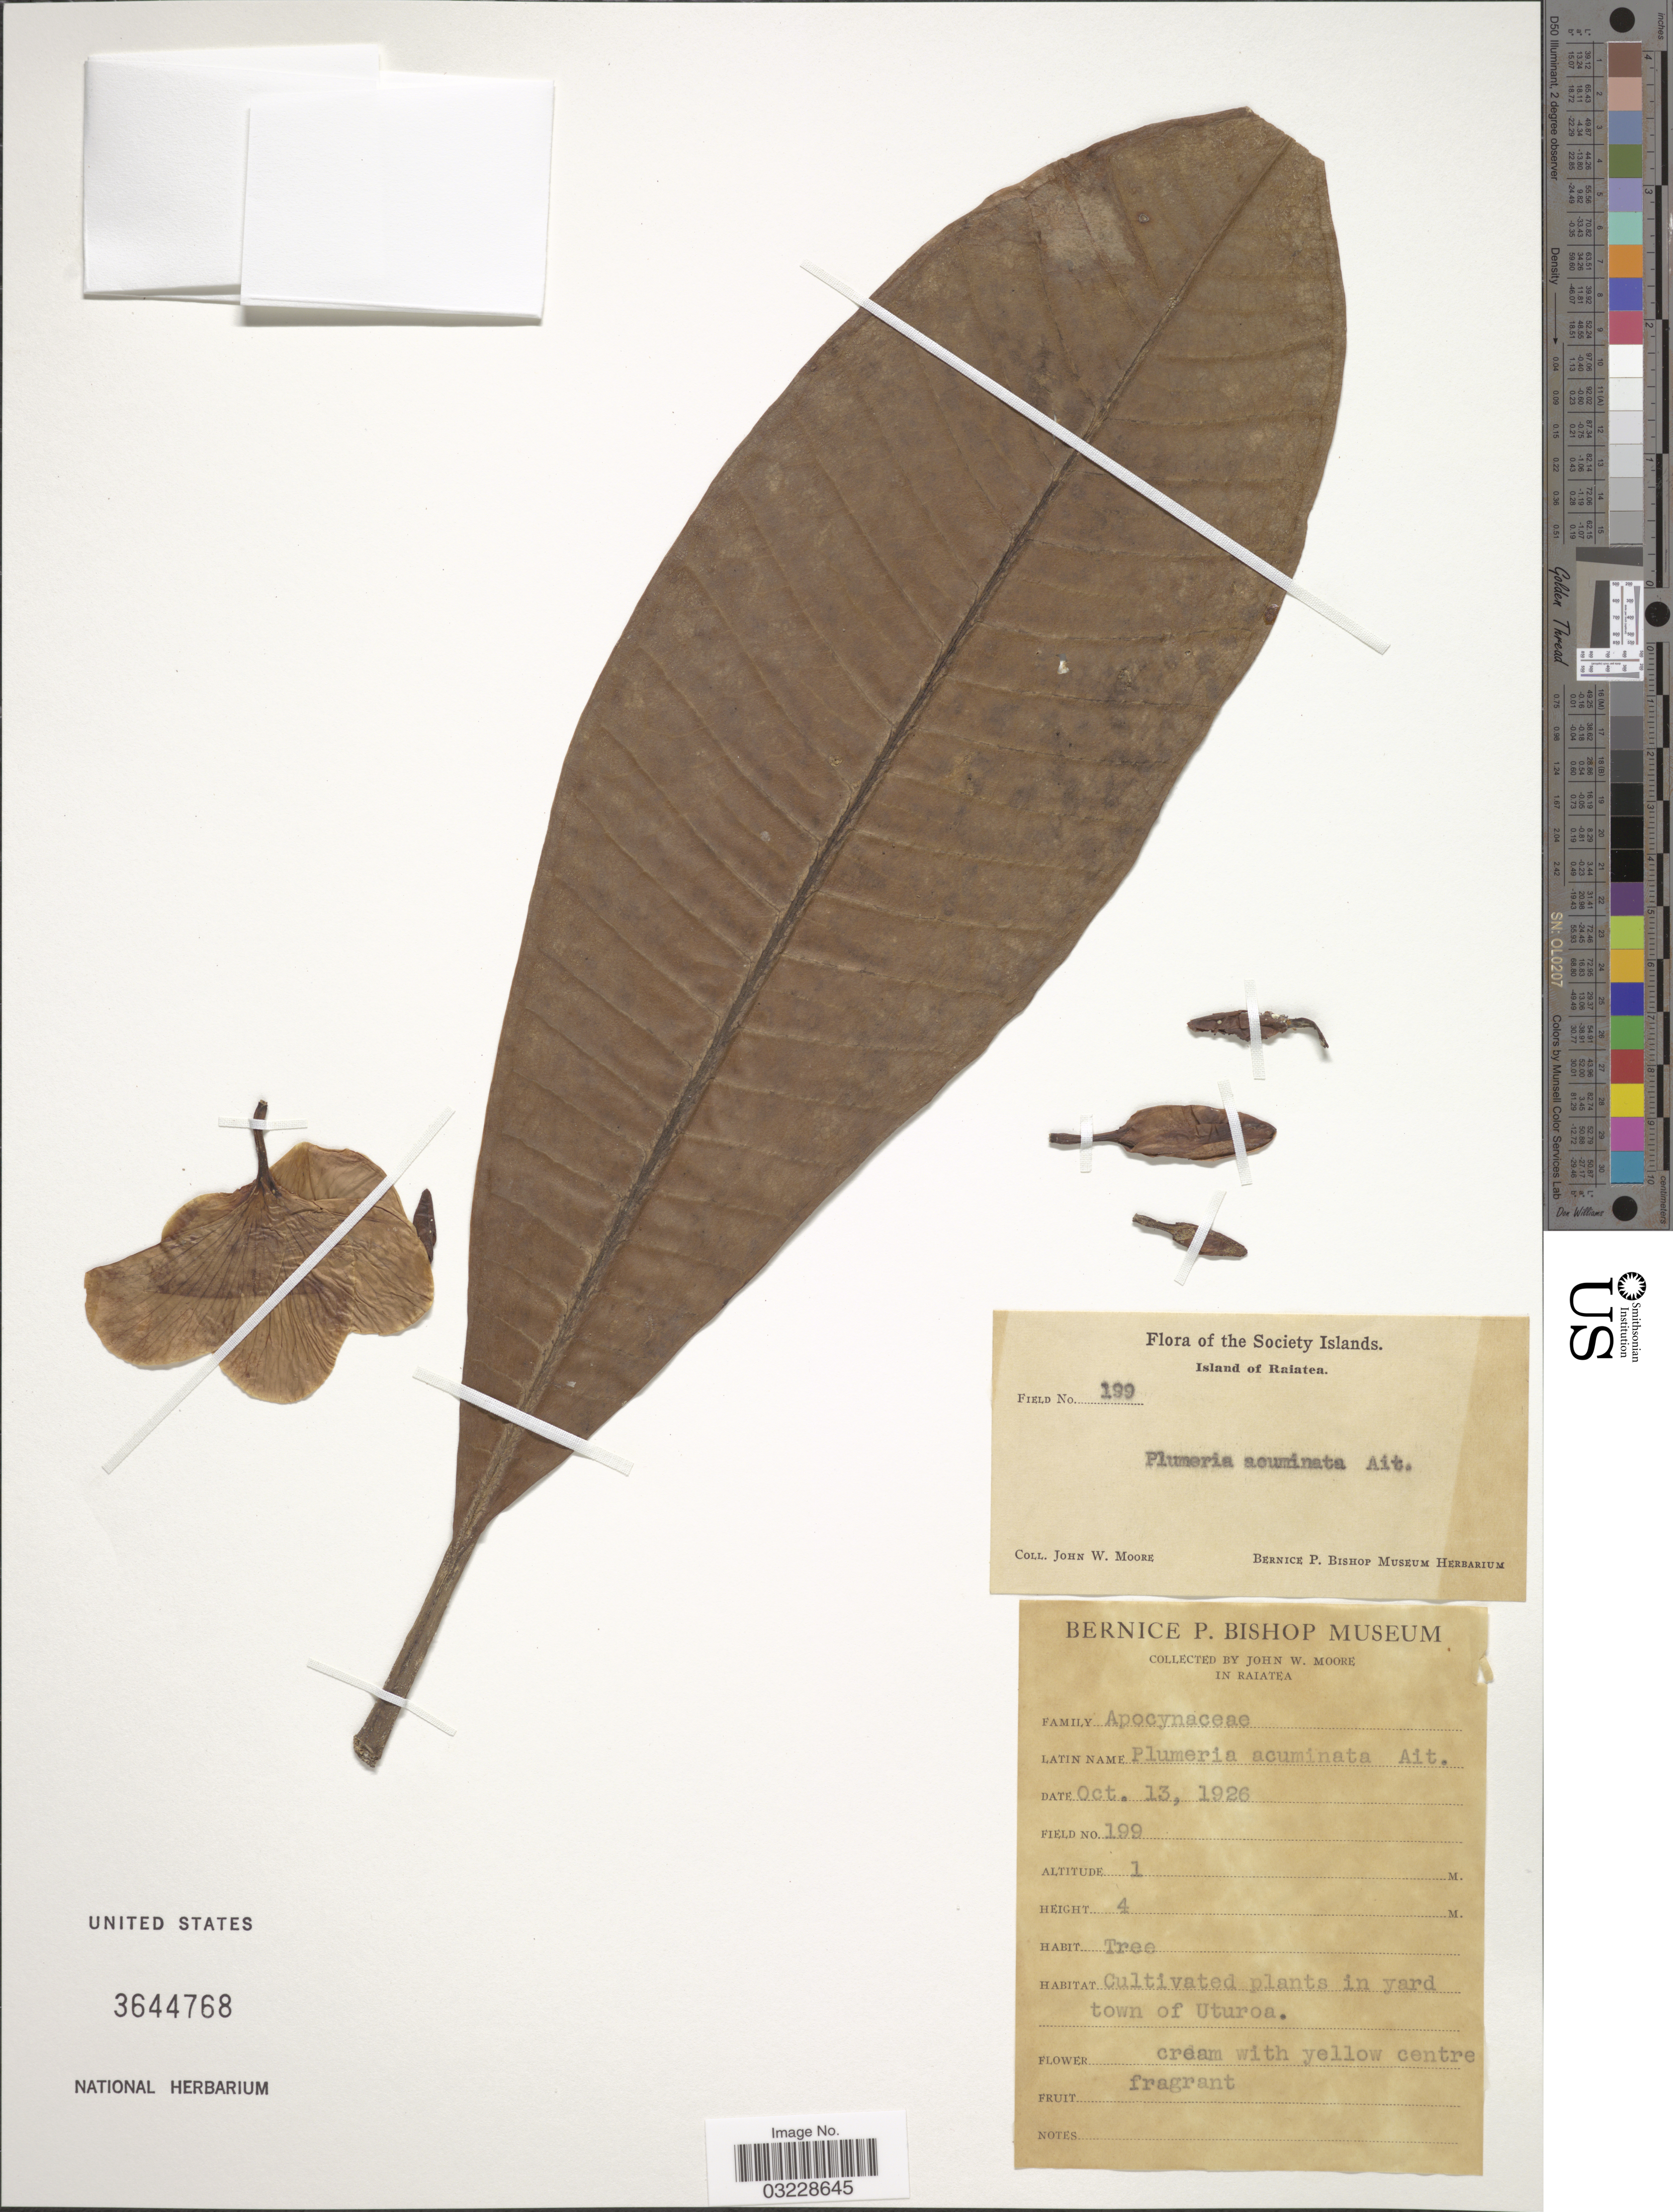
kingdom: Plantae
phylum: Tracheophyta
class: Magnoliopsida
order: Gentianales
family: Apocynaceae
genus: Plumeria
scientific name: Plumeria acuminata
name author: W.T. Aiton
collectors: J. Moore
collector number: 199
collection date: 1926-10-13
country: French Polynesia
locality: Society Islands. Island of Raiatea. In yard town of Uturoa.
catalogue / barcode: US 36644768